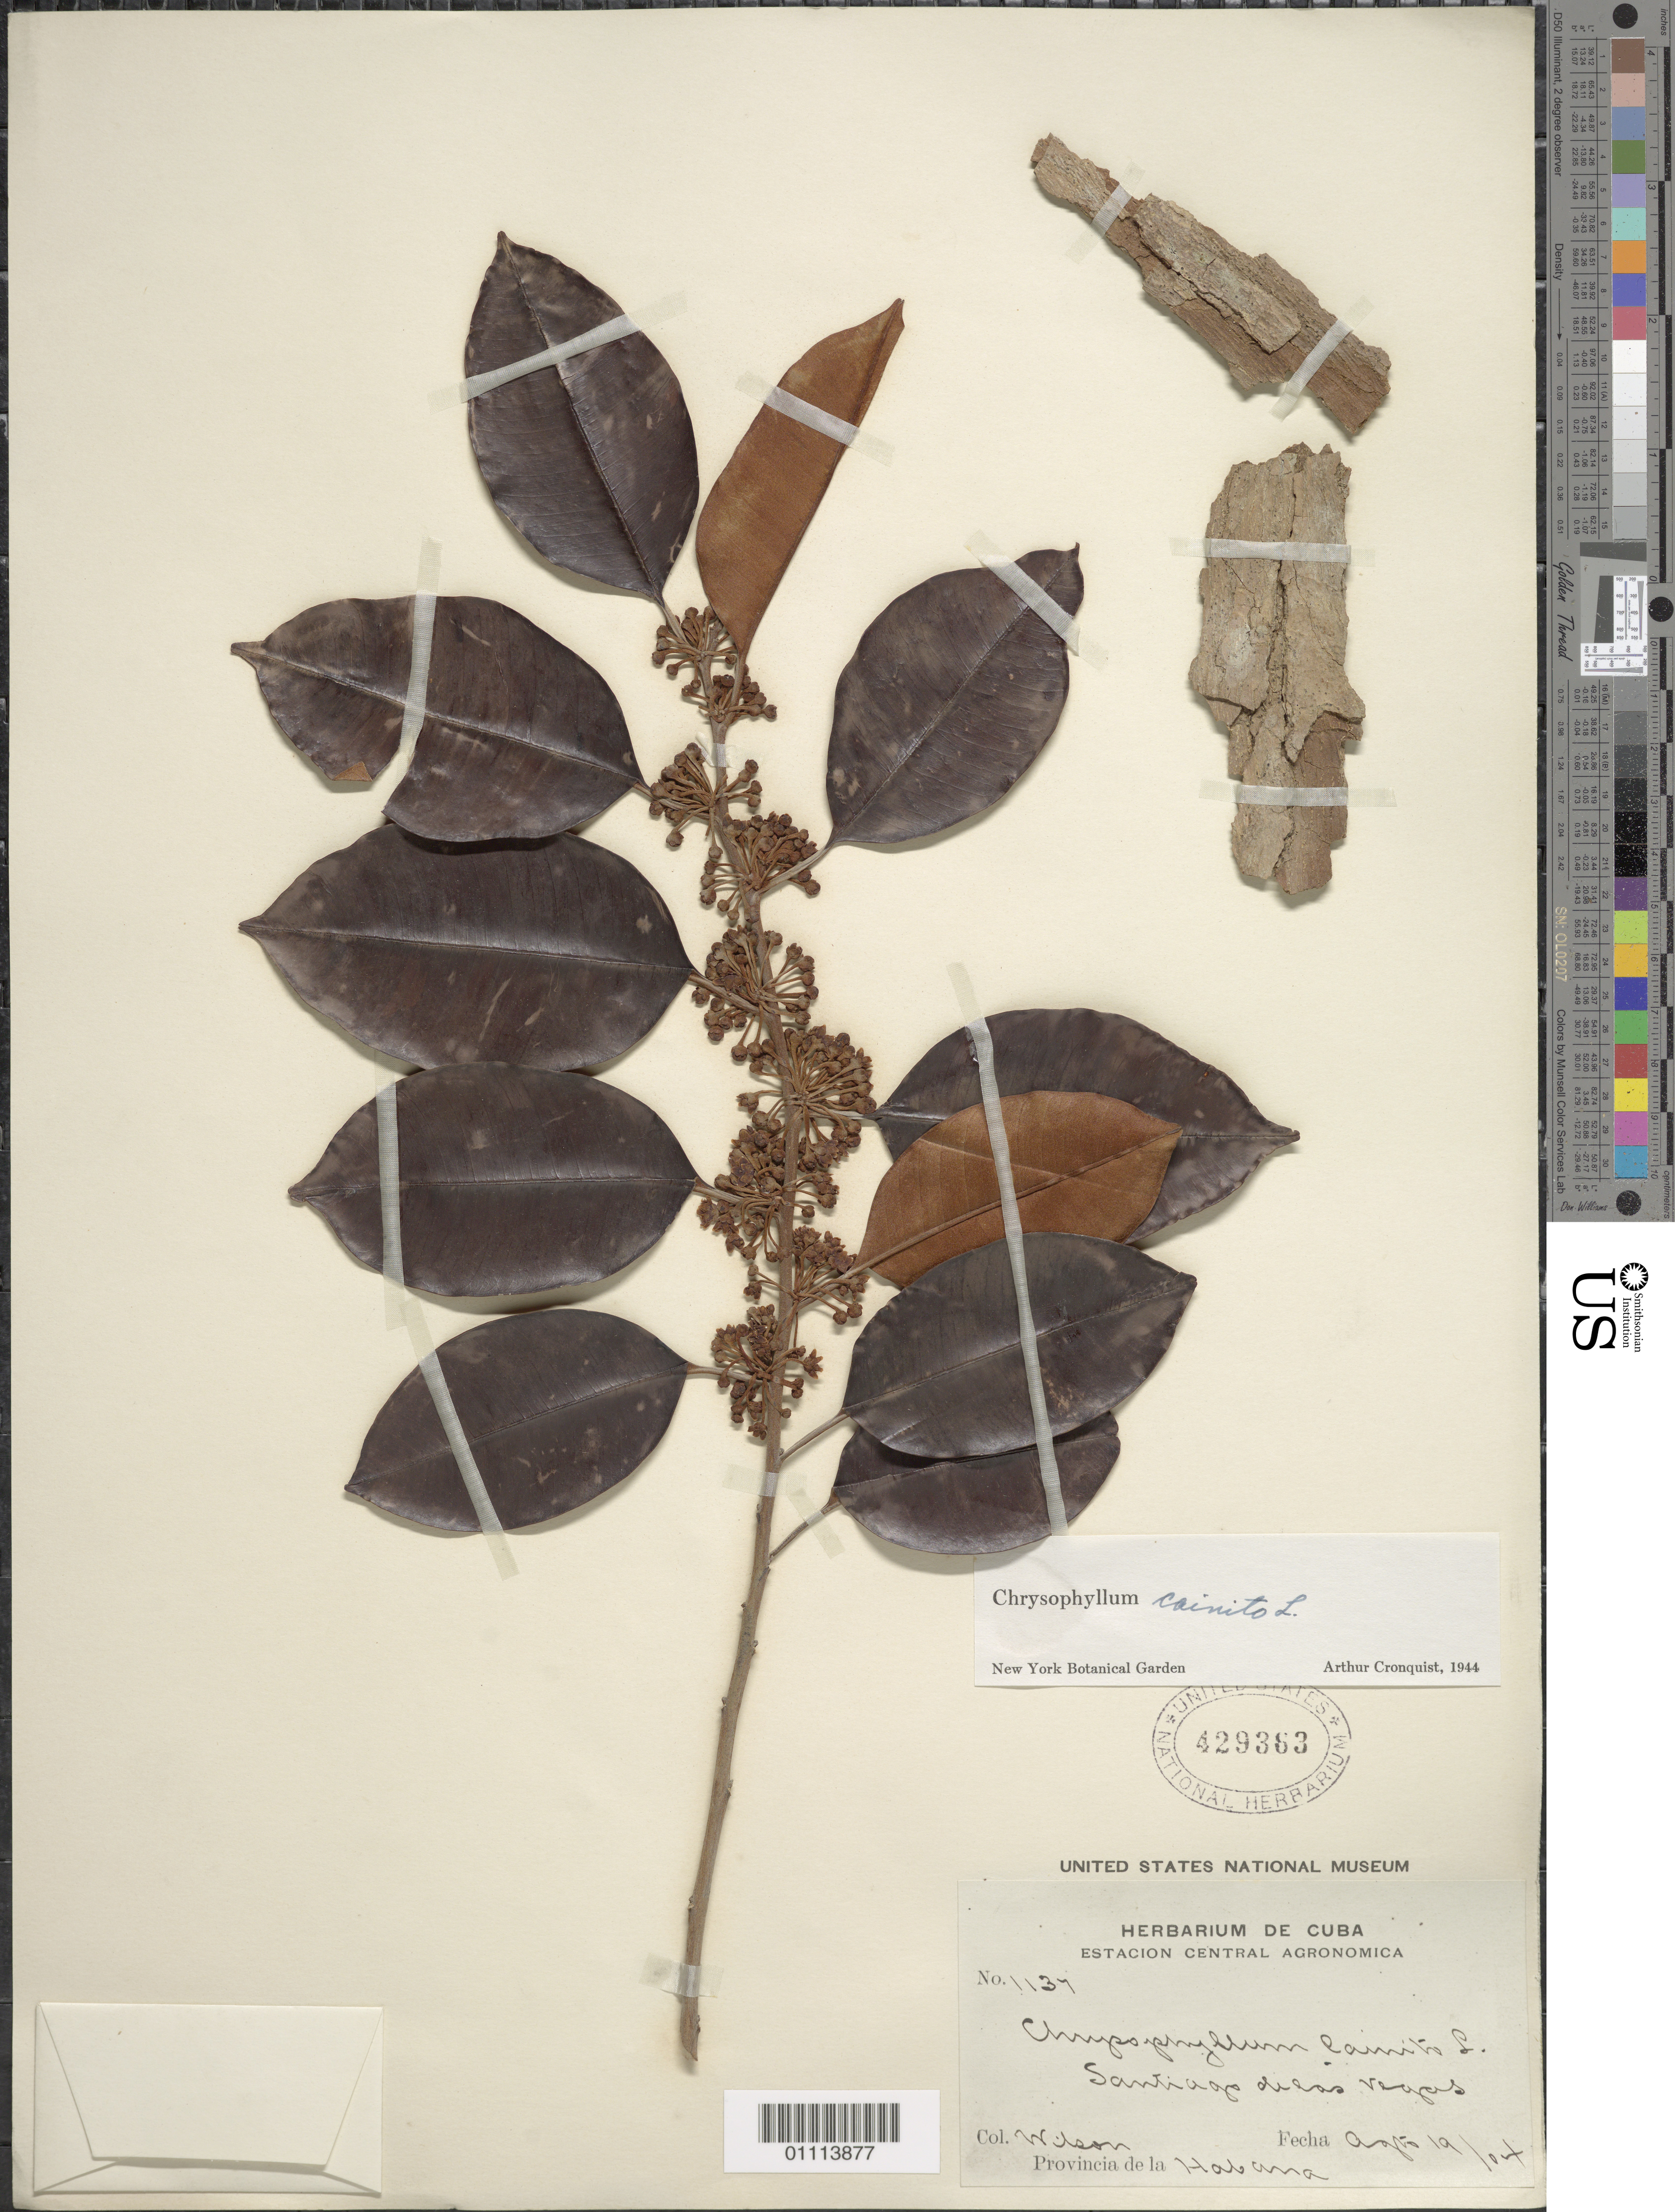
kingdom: Plantae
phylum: Tracheophyta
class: Magnoliopsida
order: Ericales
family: Sapotaceae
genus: Chrysophyllum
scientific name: Chrysophyllum cainito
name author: L.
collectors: -- Wilson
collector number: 1137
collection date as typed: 19 Aug 1904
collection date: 1904-08-19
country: Cuba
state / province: La Habana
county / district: Municipio Boyeros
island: Cuba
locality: Santiago de las Vegas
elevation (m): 97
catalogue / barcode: US 429363